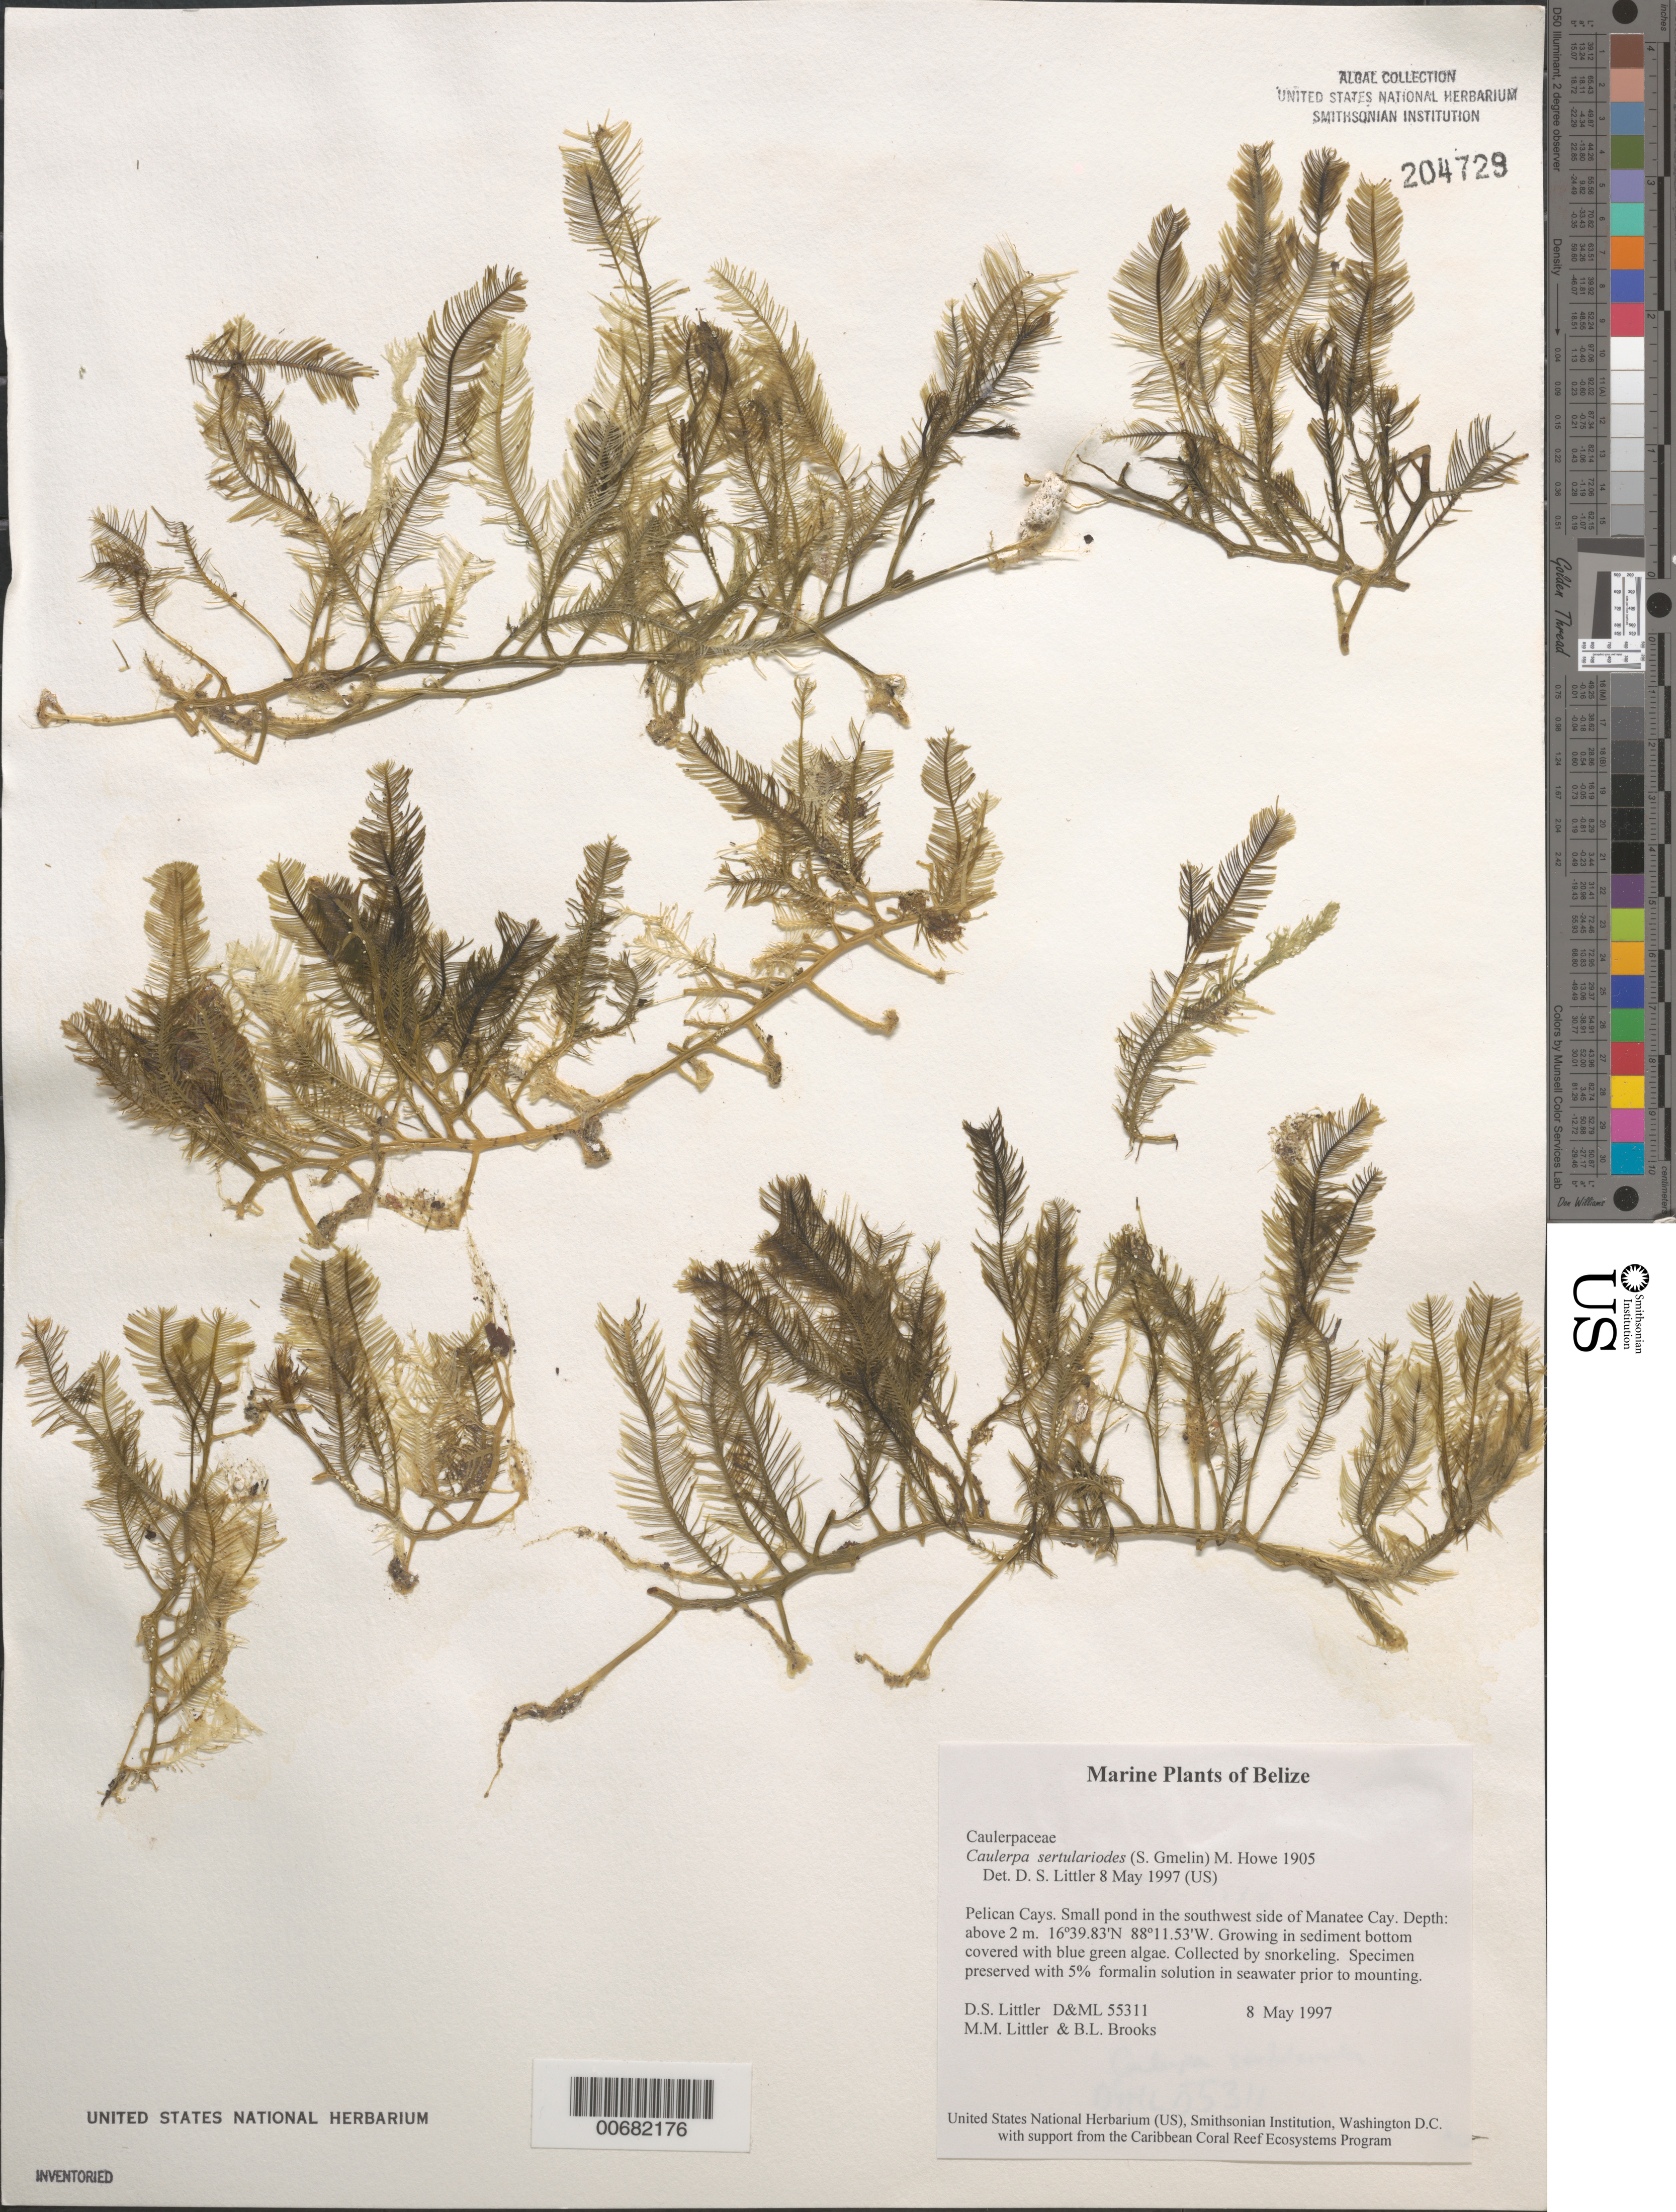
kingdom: Plantae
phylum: Chlorophyta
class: Ulvophyceae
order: Bryopsidales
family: Caulerpaceae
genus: Caulerpa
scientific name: Caulerpa sertularioides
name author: (S.G. Gmel.) M. Howe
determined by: Littler, D. S.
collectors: D. S. Littler, M. M. Littler & B. Brooks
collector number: D&ML 55311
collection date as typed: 08 May 1997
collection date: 1997-05-08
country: Belize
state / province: Stann Creek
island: Manatee Cay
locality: Small pond on southwest side of cay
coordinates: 16 39.83' N, 88 11.53' W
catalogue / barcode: US 204729